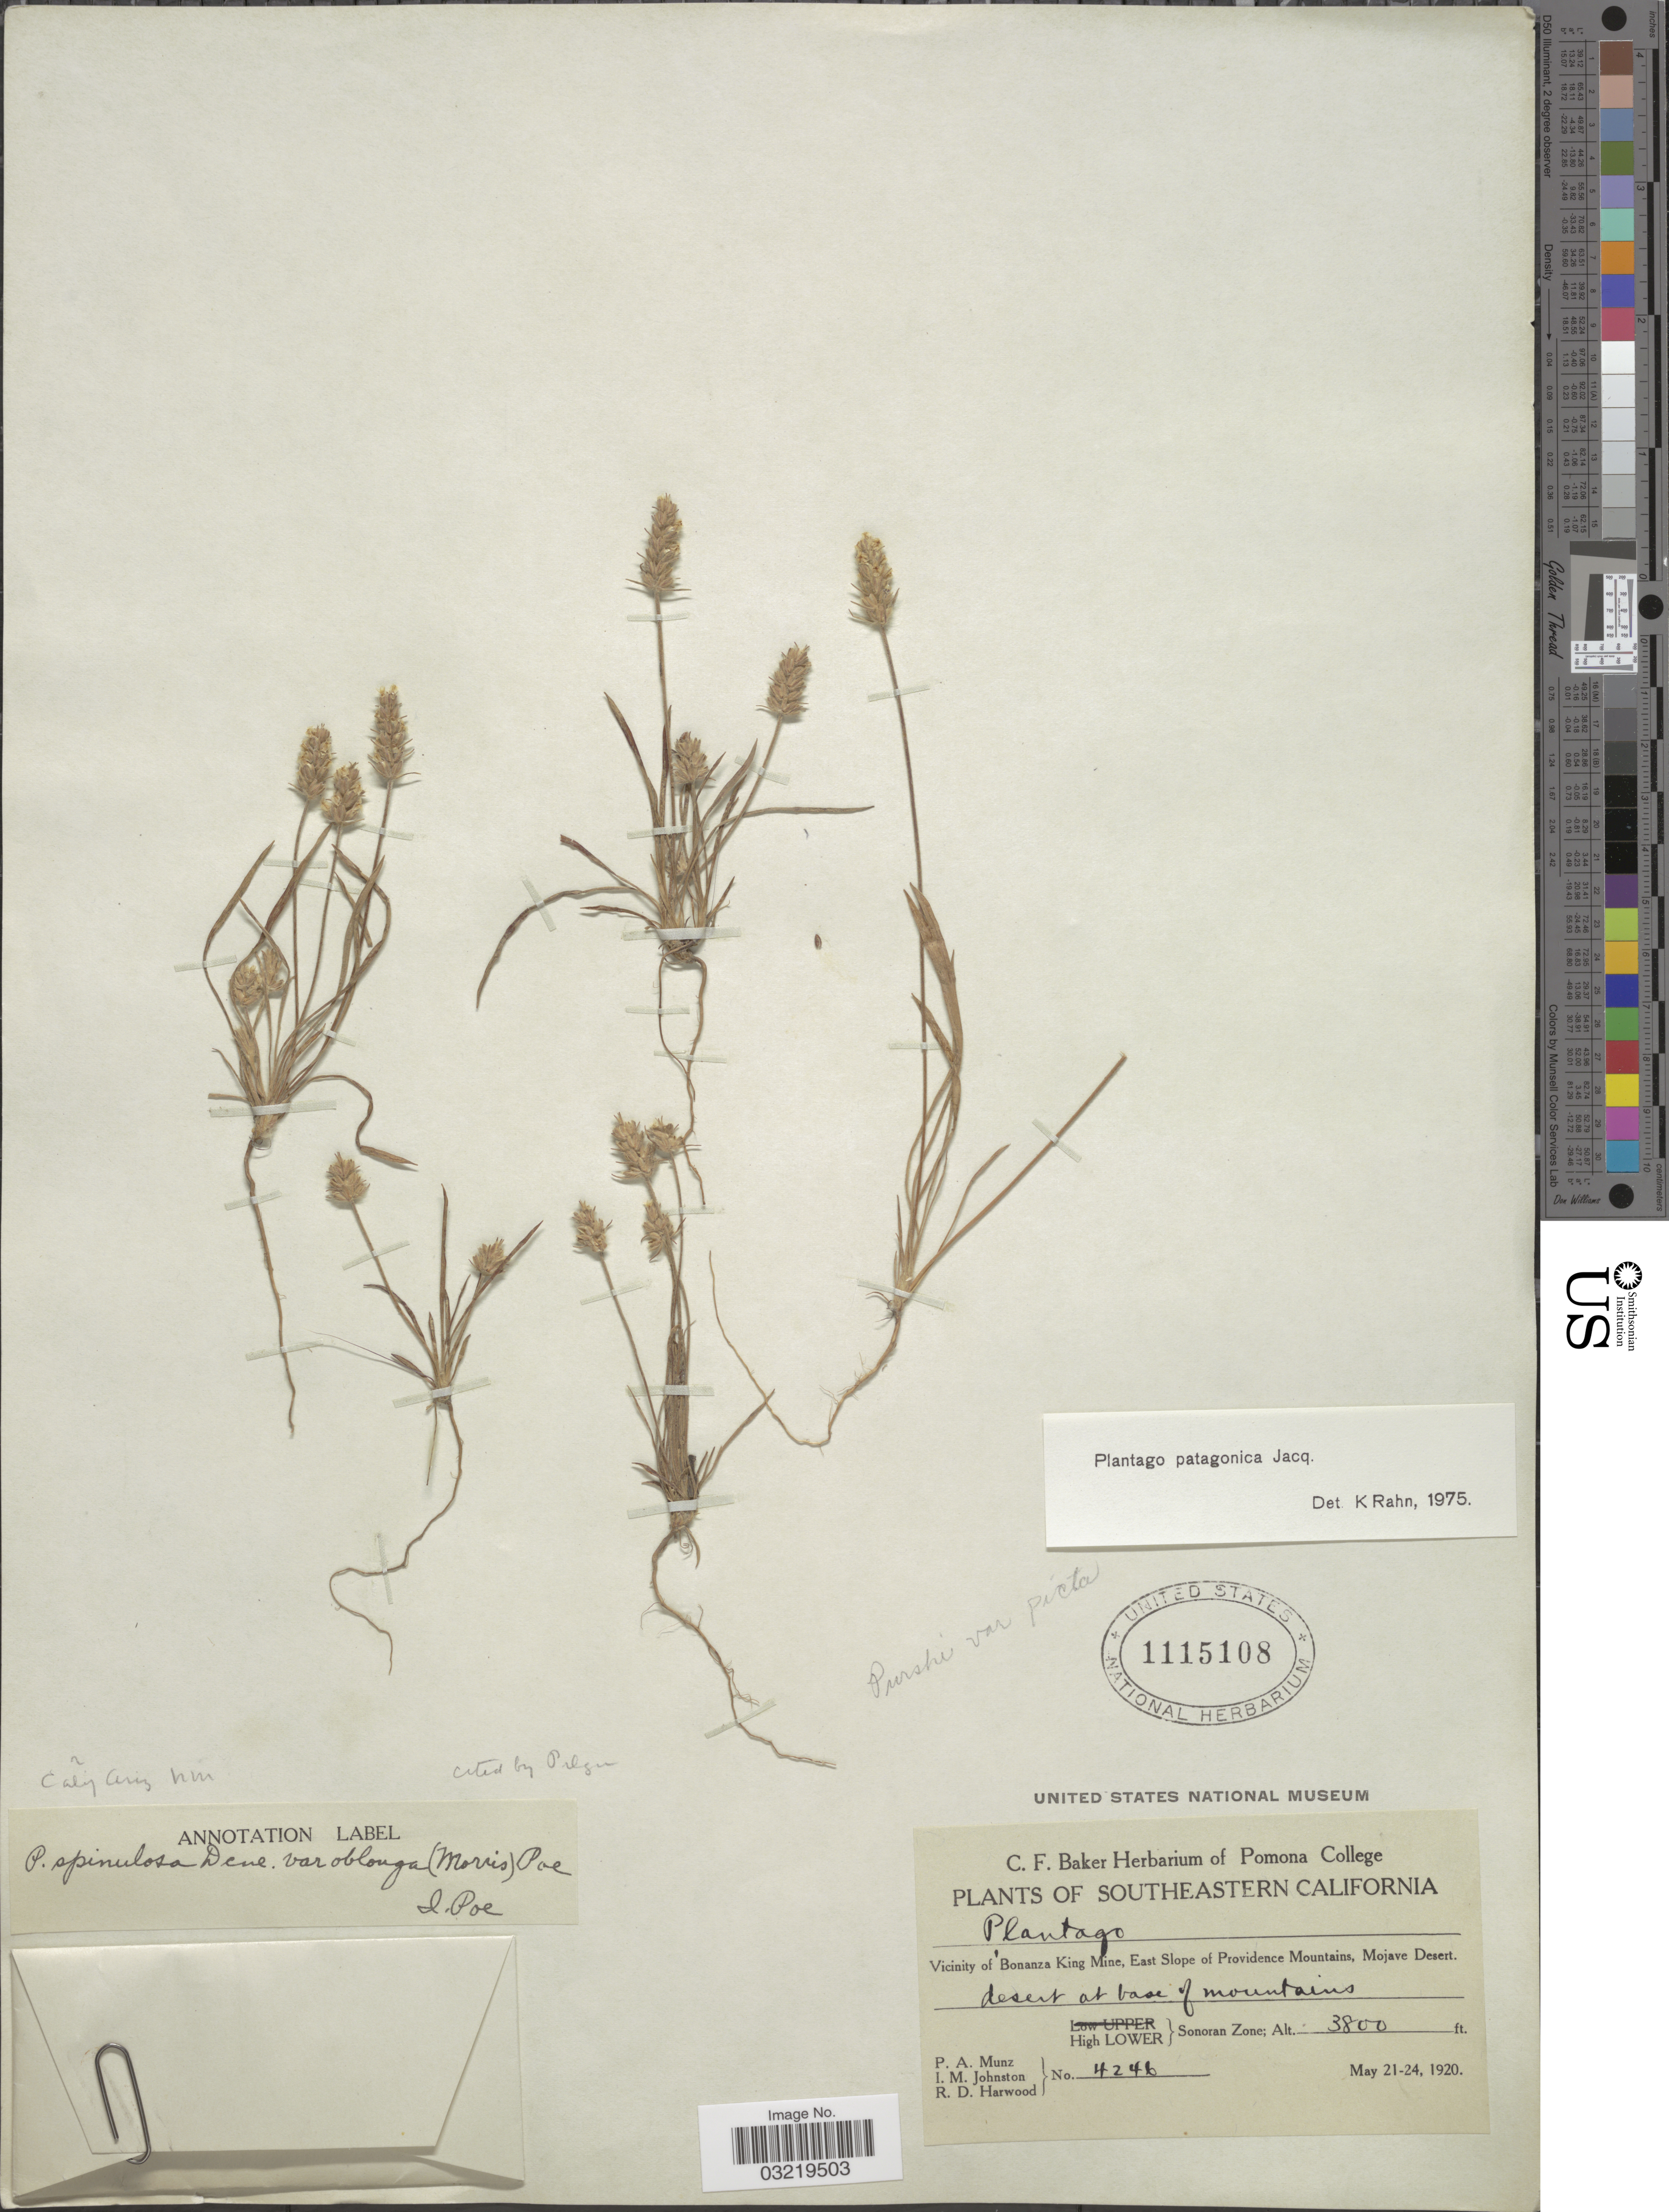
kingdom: Plantae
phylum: Tracheophyta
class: Magnoliopsida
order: Lamiales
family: Plantaginaceae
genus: Plantago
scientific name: Plantago patagonica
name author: Jacq.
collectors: P. A. Munz, I.M. Johnston & R. Harwood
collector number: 4246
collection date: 1920-05-21/1920-05-24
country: United States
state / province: California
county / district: San Bernardino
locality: Southeastern California. Vicinity of Bonanza King Mine, East Slope of Providence Mountains, Mojave Desert. Desert at base of mountains. High Lower Sonoran Zone.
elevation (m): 1158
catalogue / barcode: US 1115108